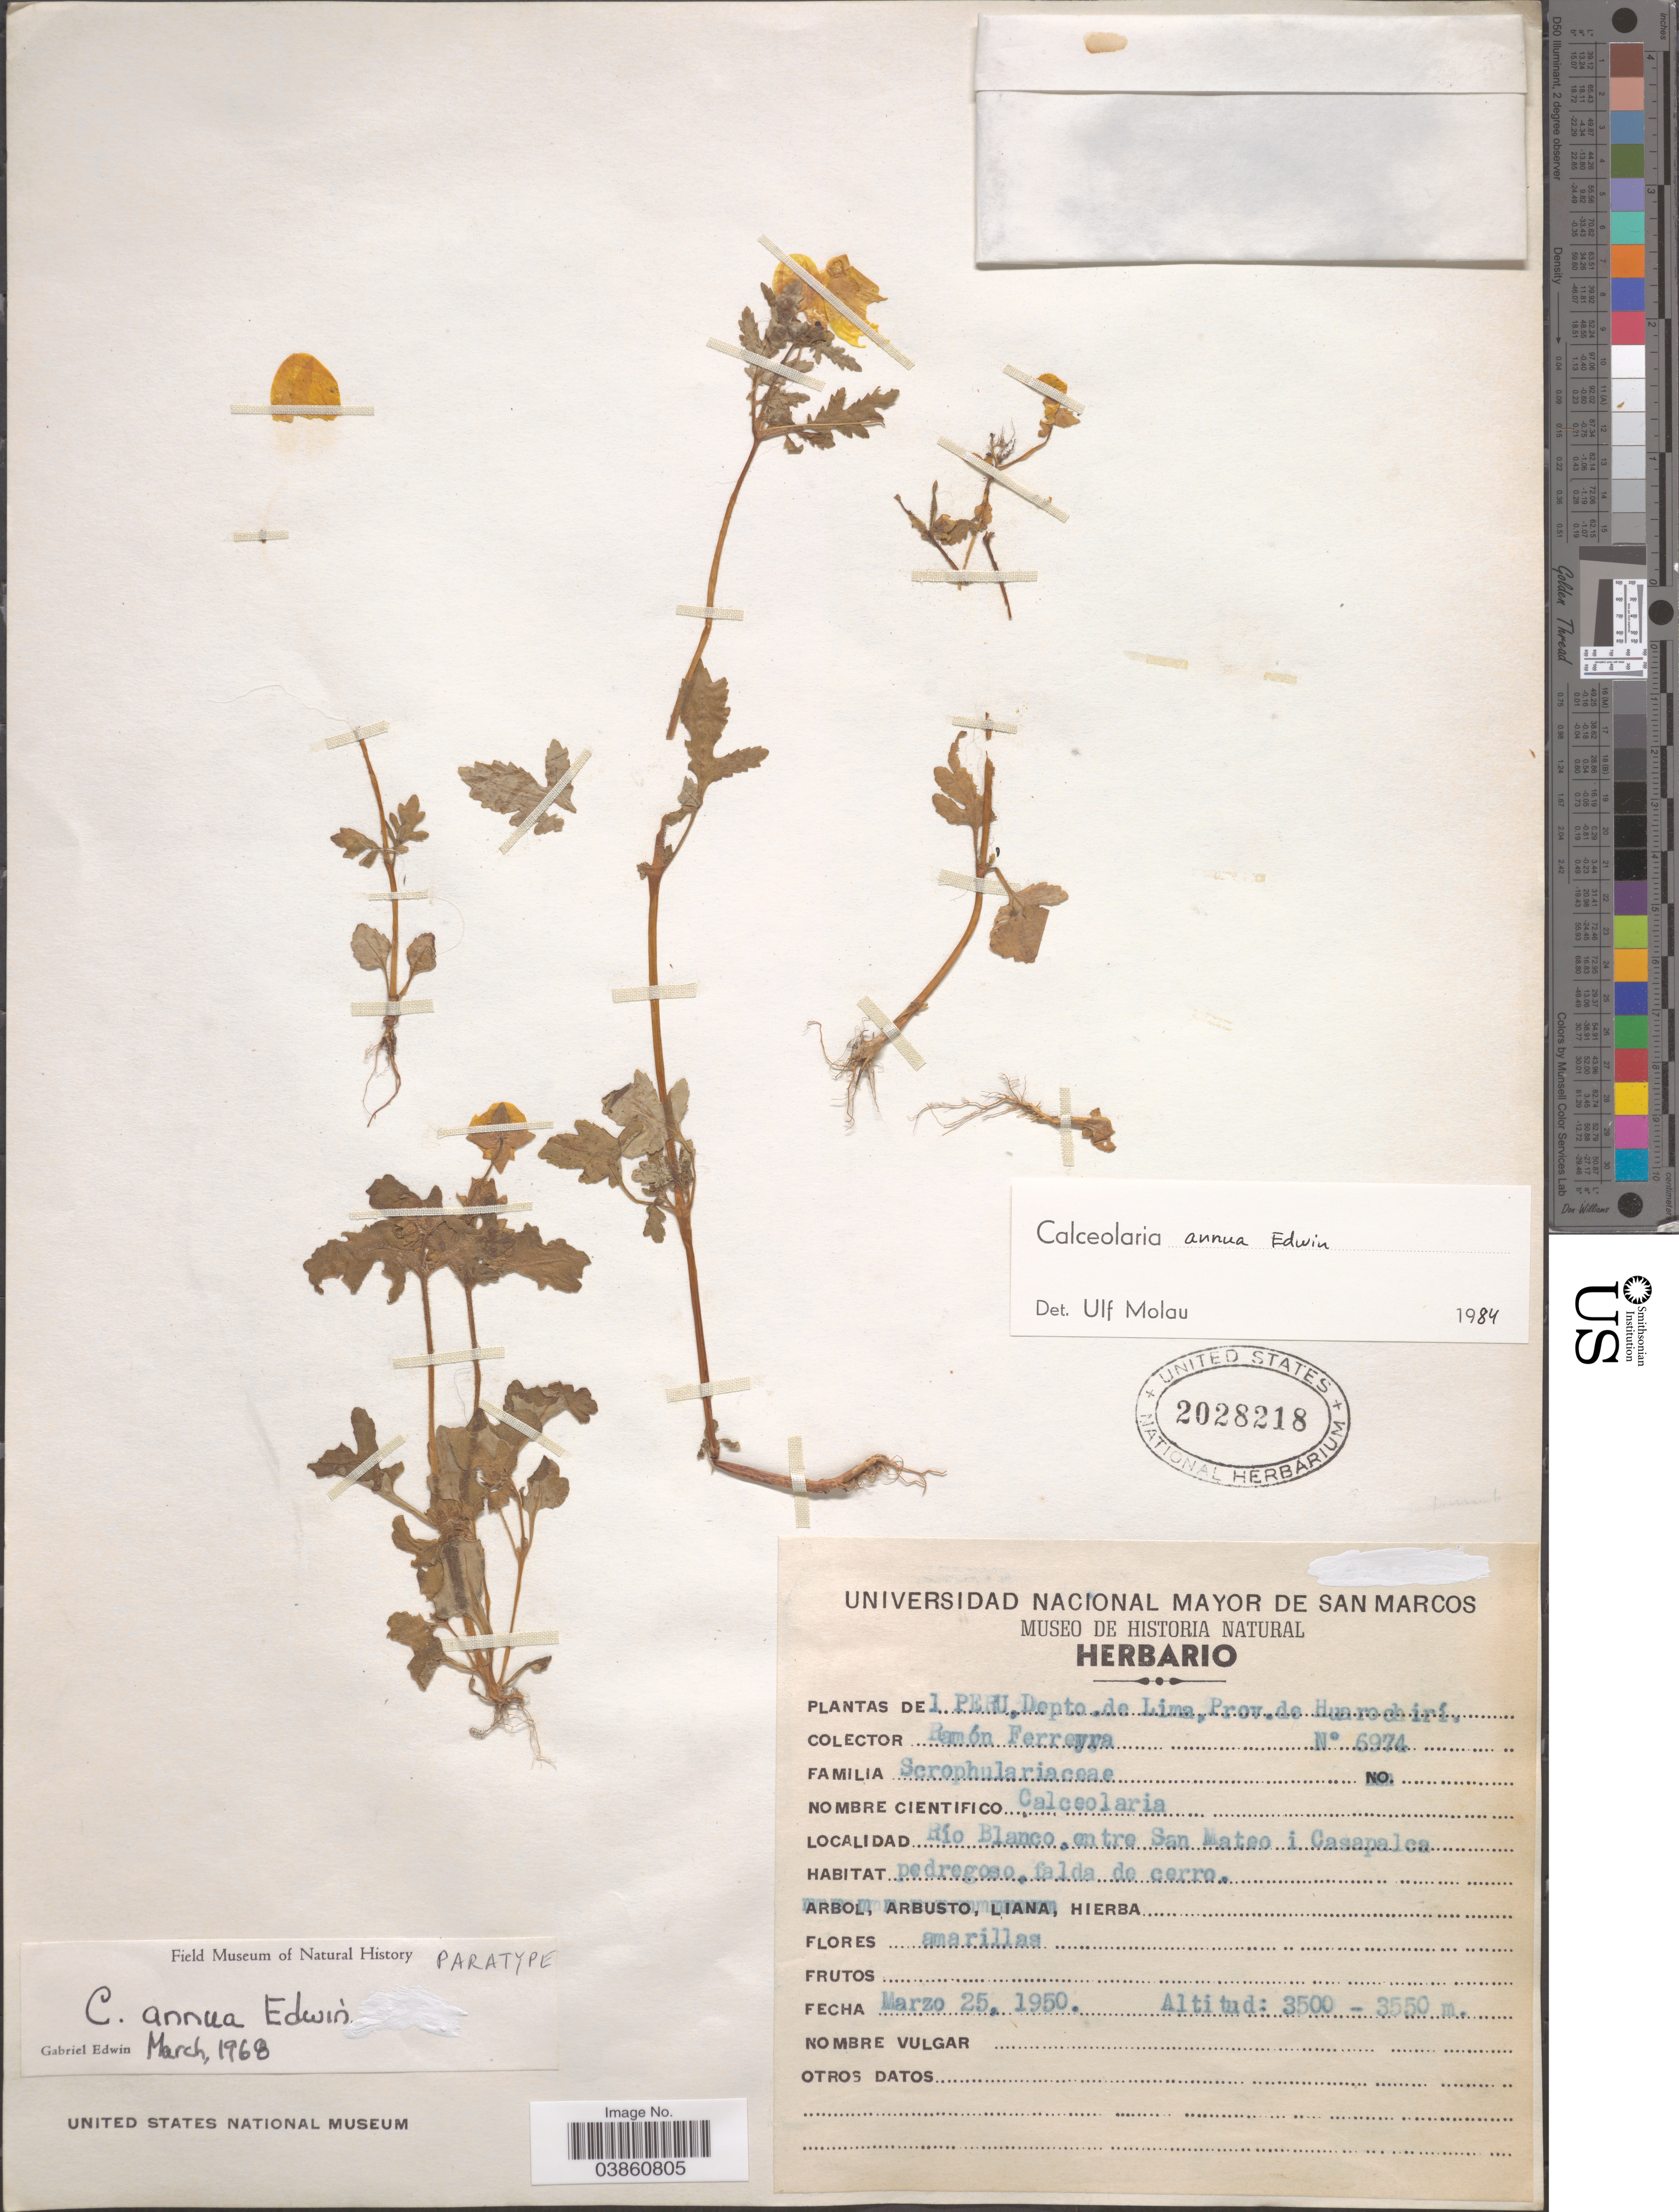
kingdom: Plantae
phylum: Tracheophyta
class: Magnoliopsida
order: Lamiales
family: Calceolariaceae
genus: Calceolaria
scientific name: Calceolaria annua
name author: Edwin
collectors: R. A. Ferreyra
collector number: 6974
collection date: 1950-03-25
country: Peru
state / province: Lima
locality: Depto. de Lima, Prov. de Huarochirí. Río Blanco, entre San Mateo i Casapalca.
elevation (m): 3500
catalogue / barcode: US 2028218